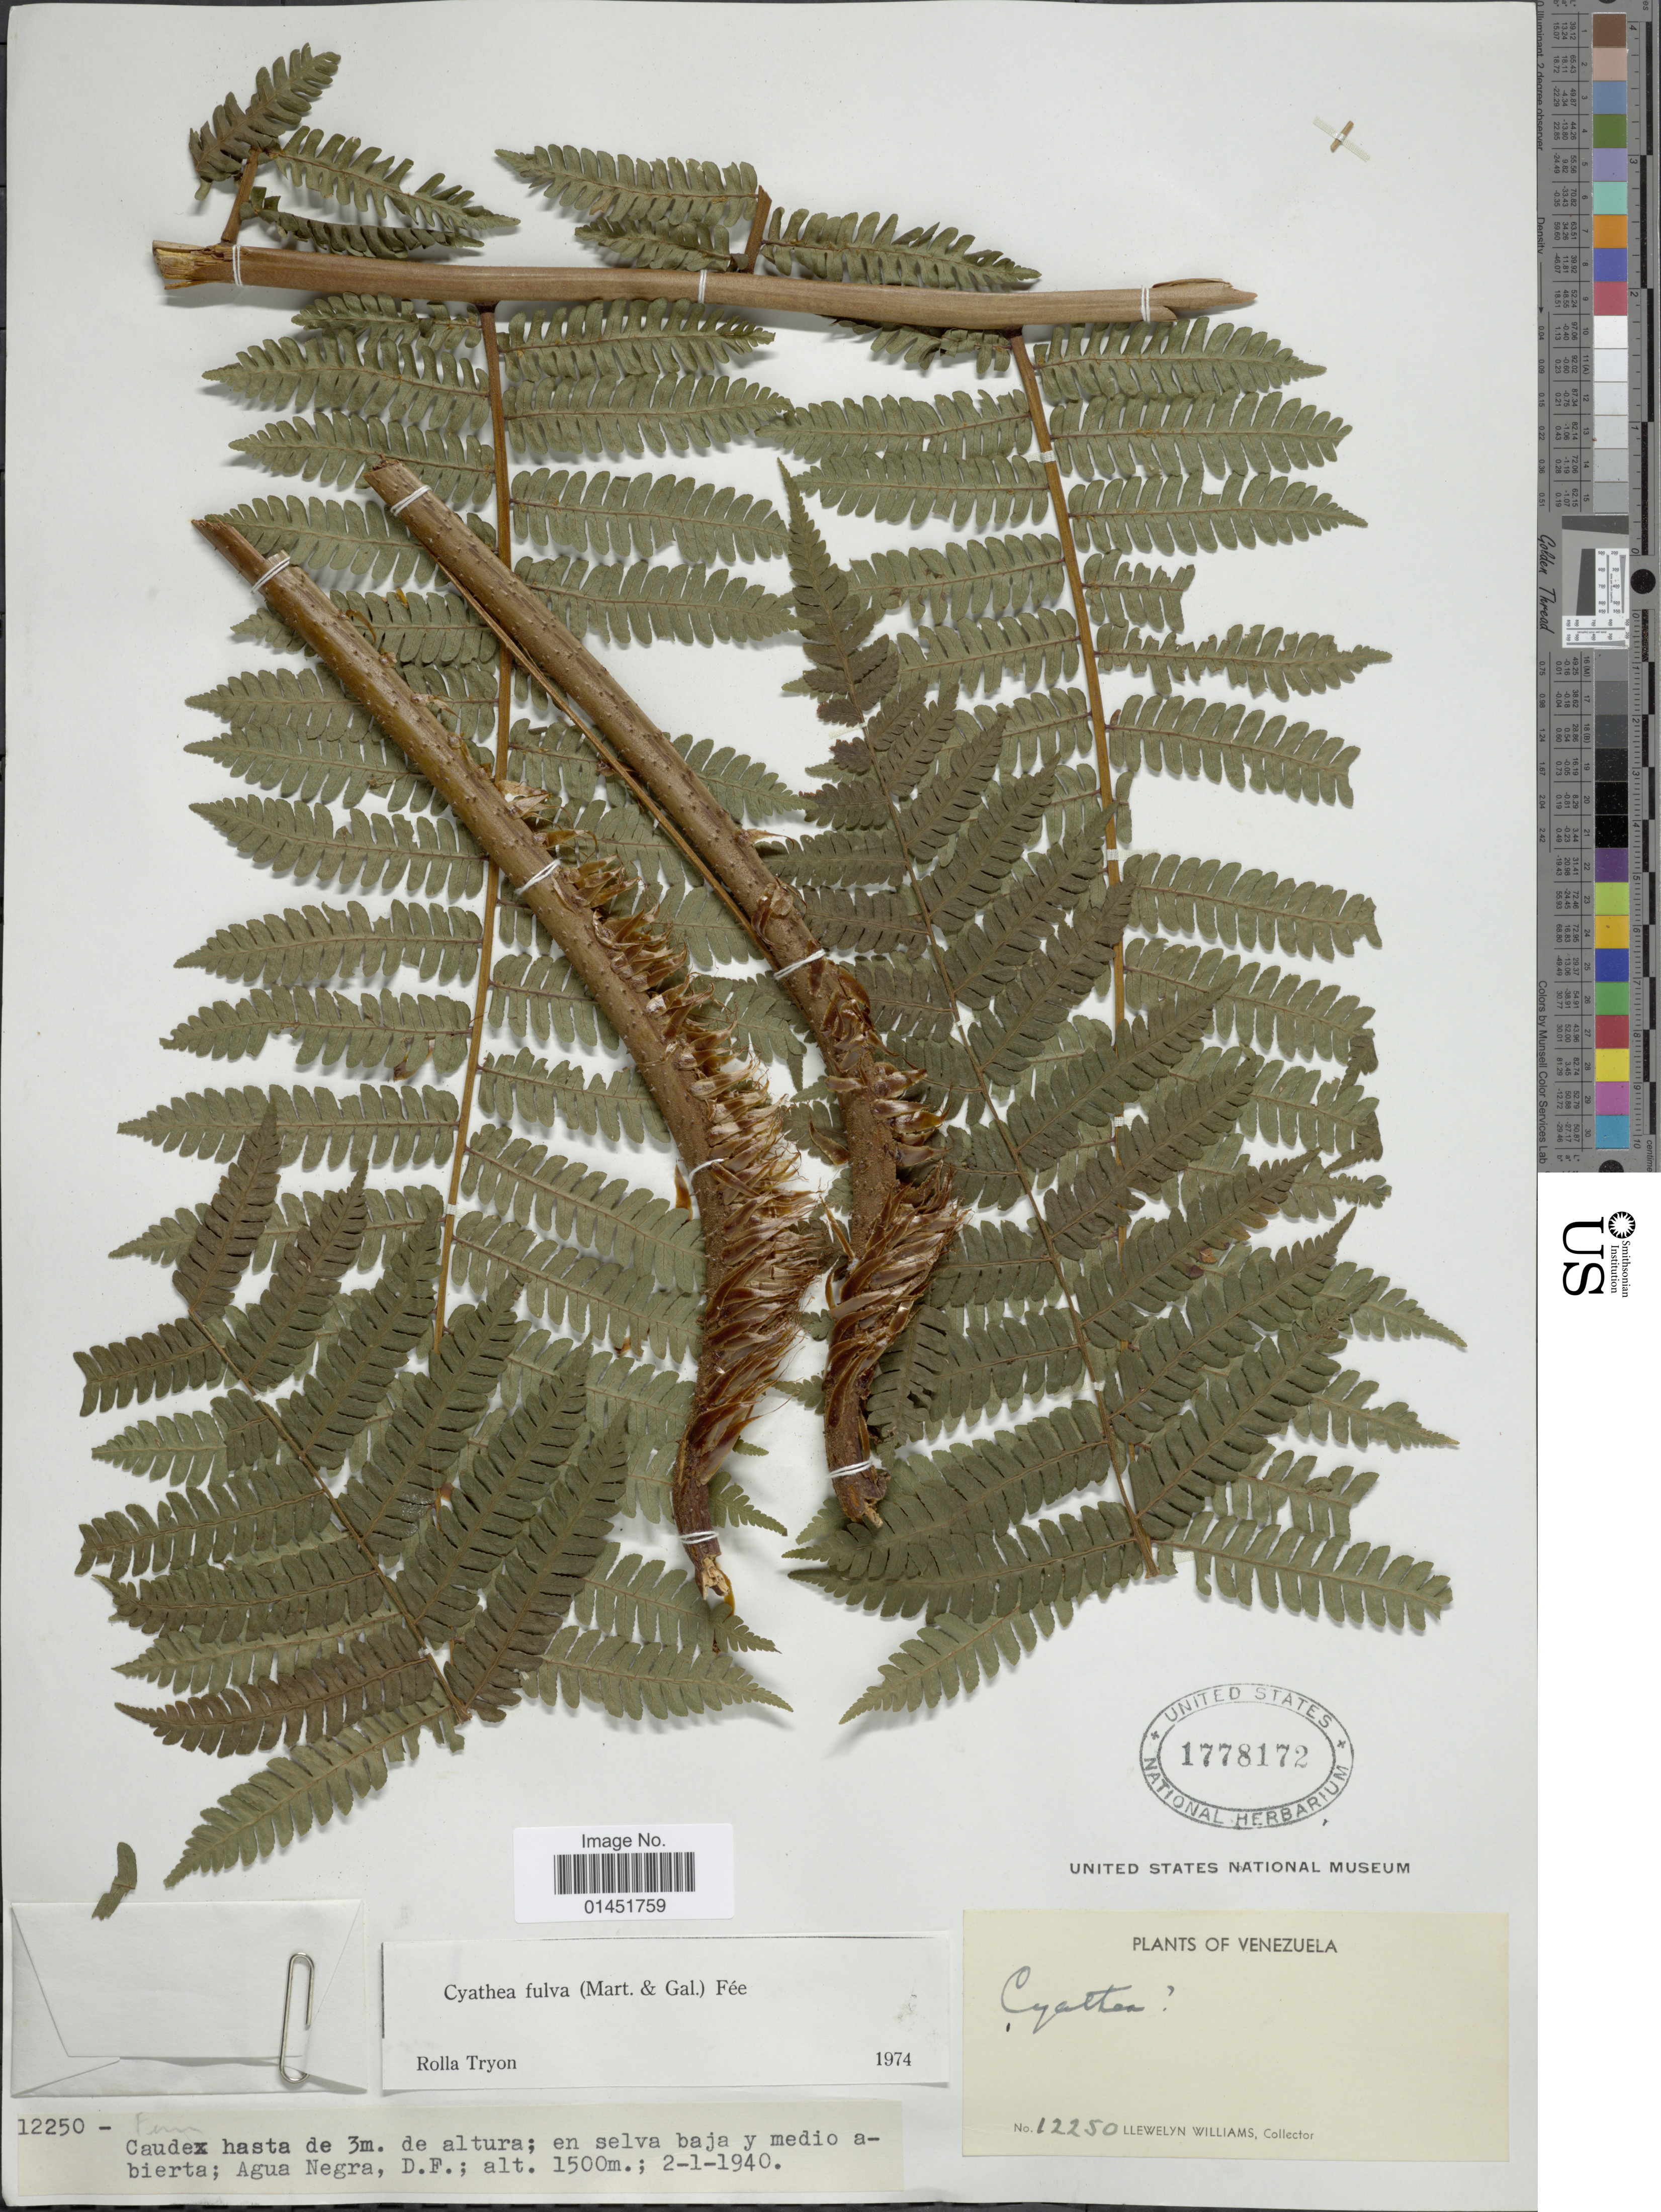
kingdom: Plantae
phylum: Tracheophyta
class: Polypodiopsida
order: Cyatheales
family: Cyatheaceae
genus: Cyathea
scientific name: Cyathea fulva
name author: (M. Martens & Galeotti) Fée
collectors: Ll. Williams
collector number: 12250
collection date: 1940-01-02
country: Venezuela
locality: Agua Negra. D. F.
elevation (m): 1500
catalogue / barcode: US 1778172